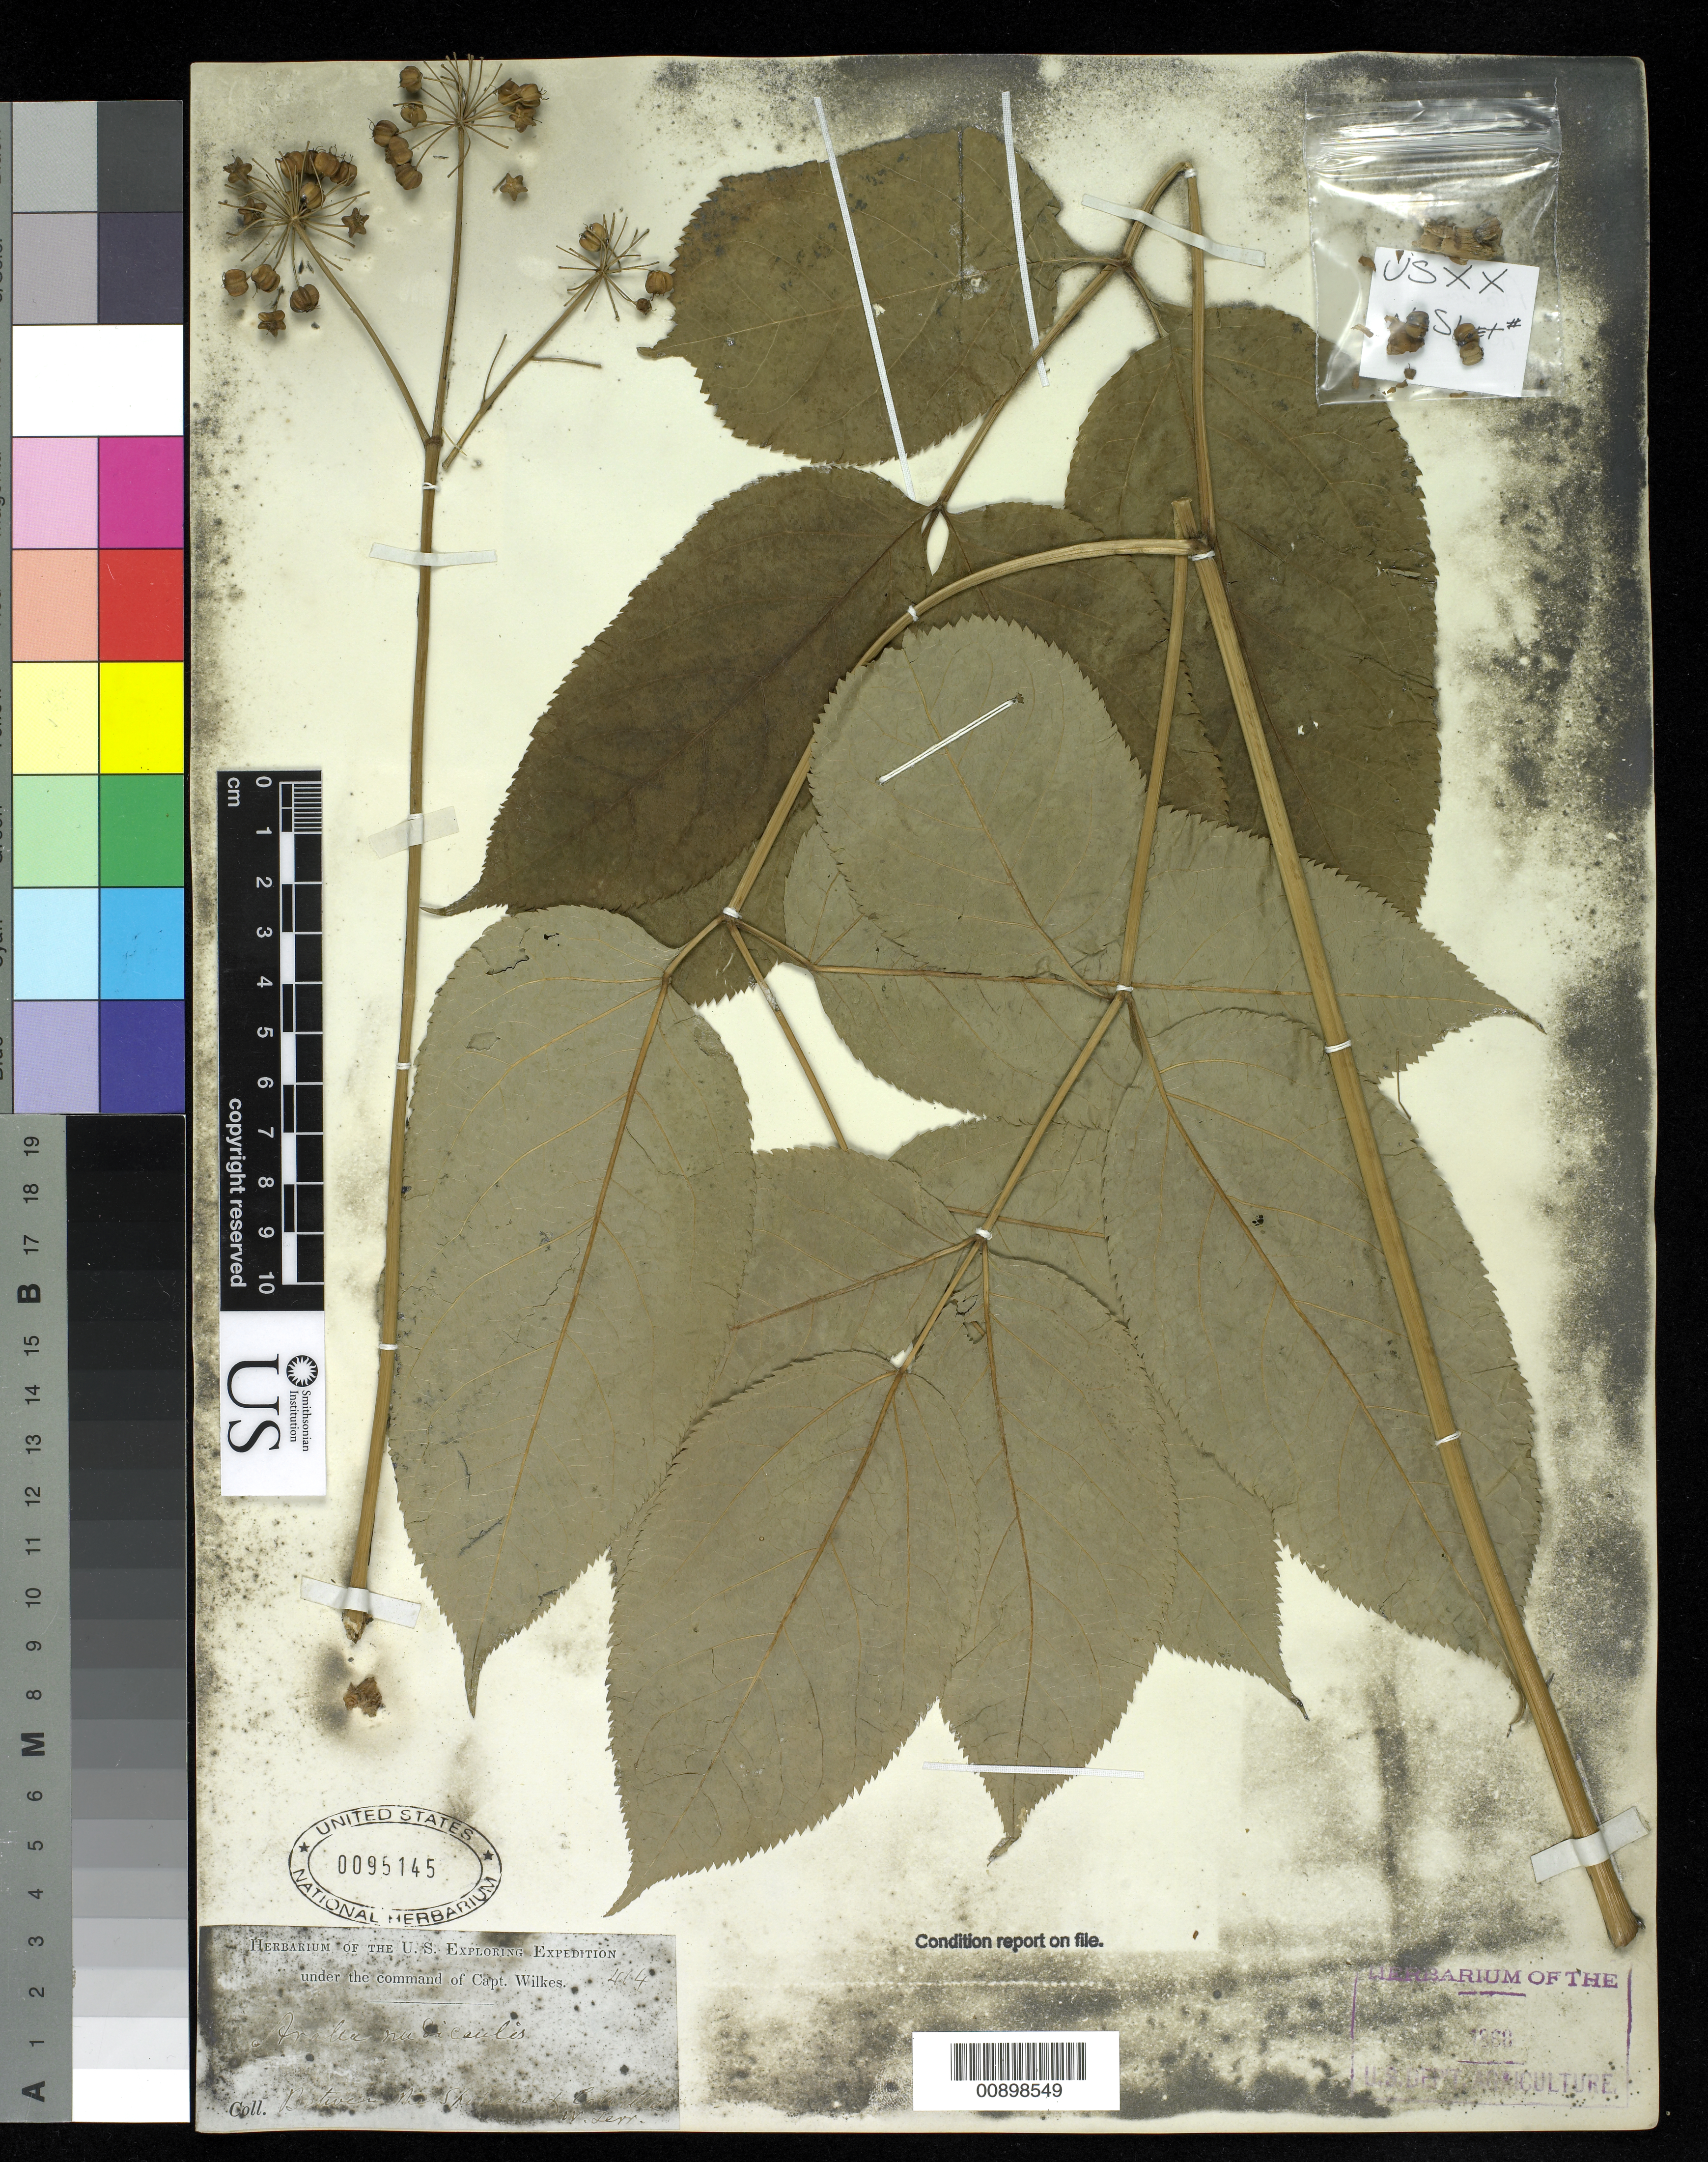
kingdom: Plantae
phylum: Tracheophyta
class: Magnoliopsida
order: Apiales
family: Araliaceae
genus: Aralia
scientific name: Aralia nudicaulis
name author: L.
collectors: Wilkes Explor. Exped.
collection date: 1838/1842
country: United States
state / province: Washington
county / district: Spokane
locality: Between the Spokane (River) and Colville (River)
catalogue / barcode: US 95145